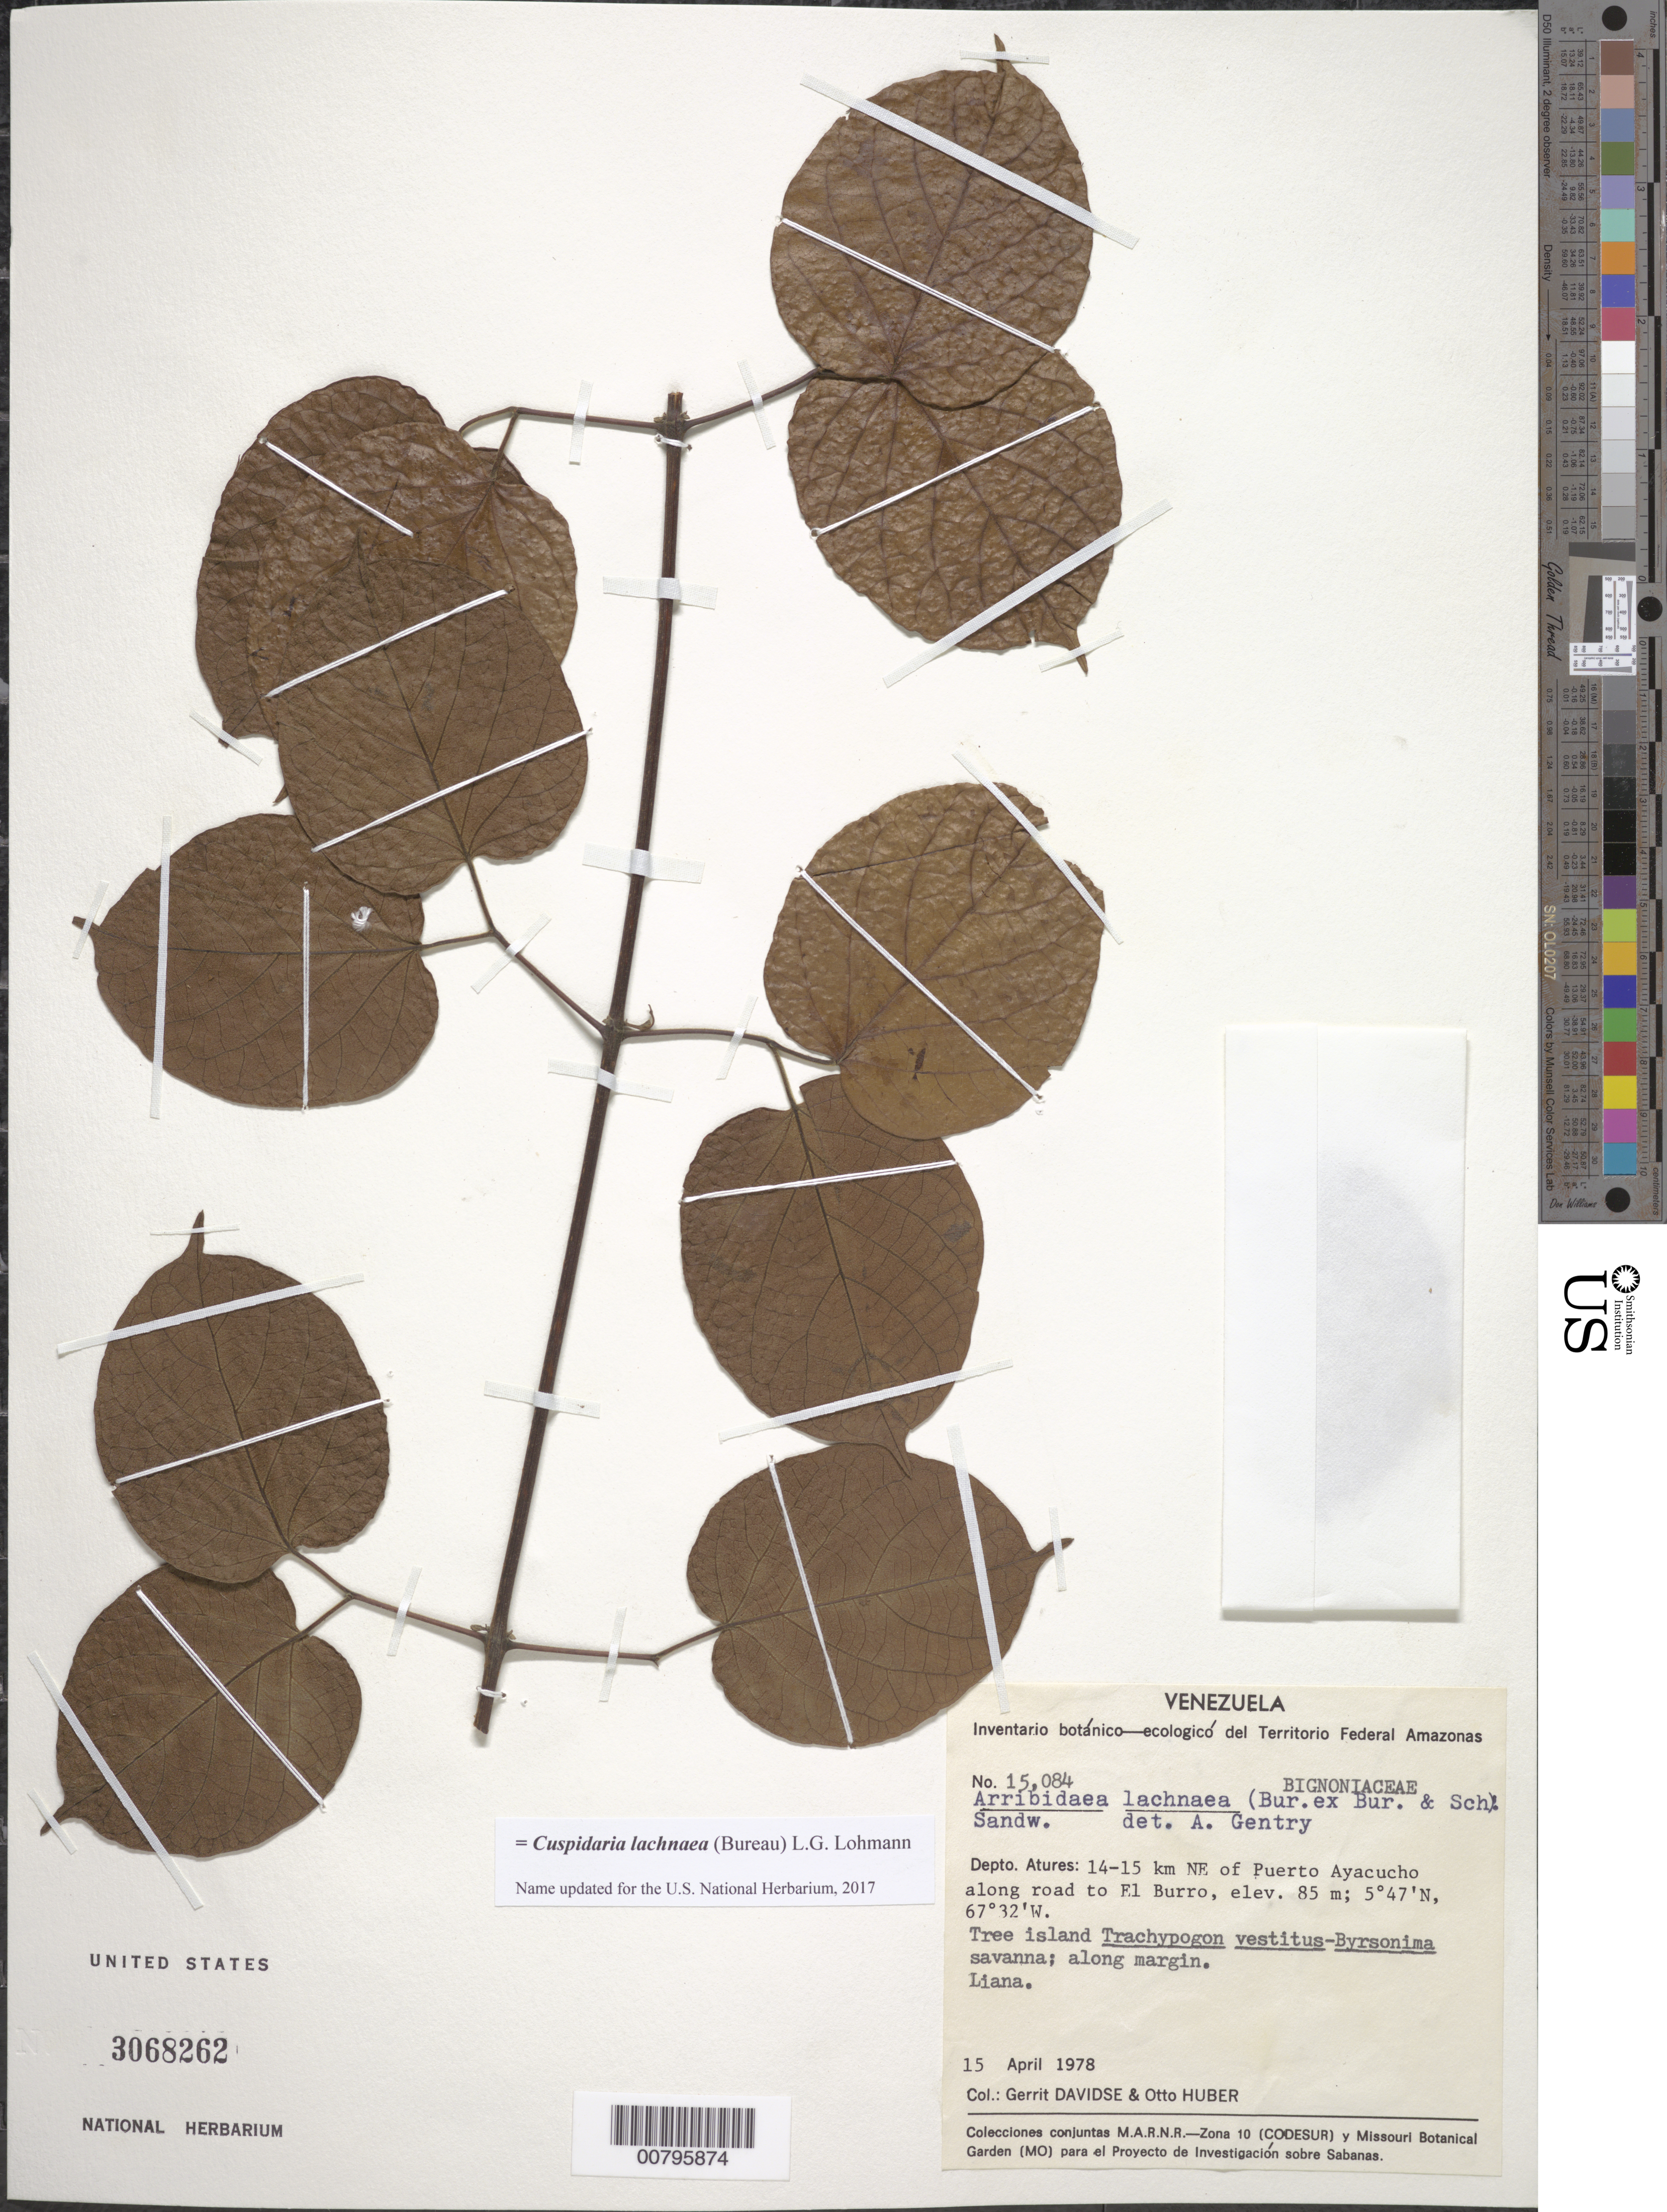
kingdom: Plantae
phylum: Tracheophyta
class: Magnoliopsida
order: Lamiales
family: Bignoniaceae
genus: Cuspidaria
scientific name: Cuspidaria lachnaea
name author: (Bureau) L.G. Lohmann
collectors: G. Davidse & O. Huber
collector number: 15084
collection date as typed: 15-Apr-78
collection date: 1978-04-15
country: Venezuela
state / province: Amazonas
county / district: Atures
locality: Puerto Ayacucho, 14-15 km NE of on road to El Burro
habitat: Tree island Trachypogon vestitus-Byrsonima savanna, along margin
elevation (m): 85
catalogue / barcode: US 3068262